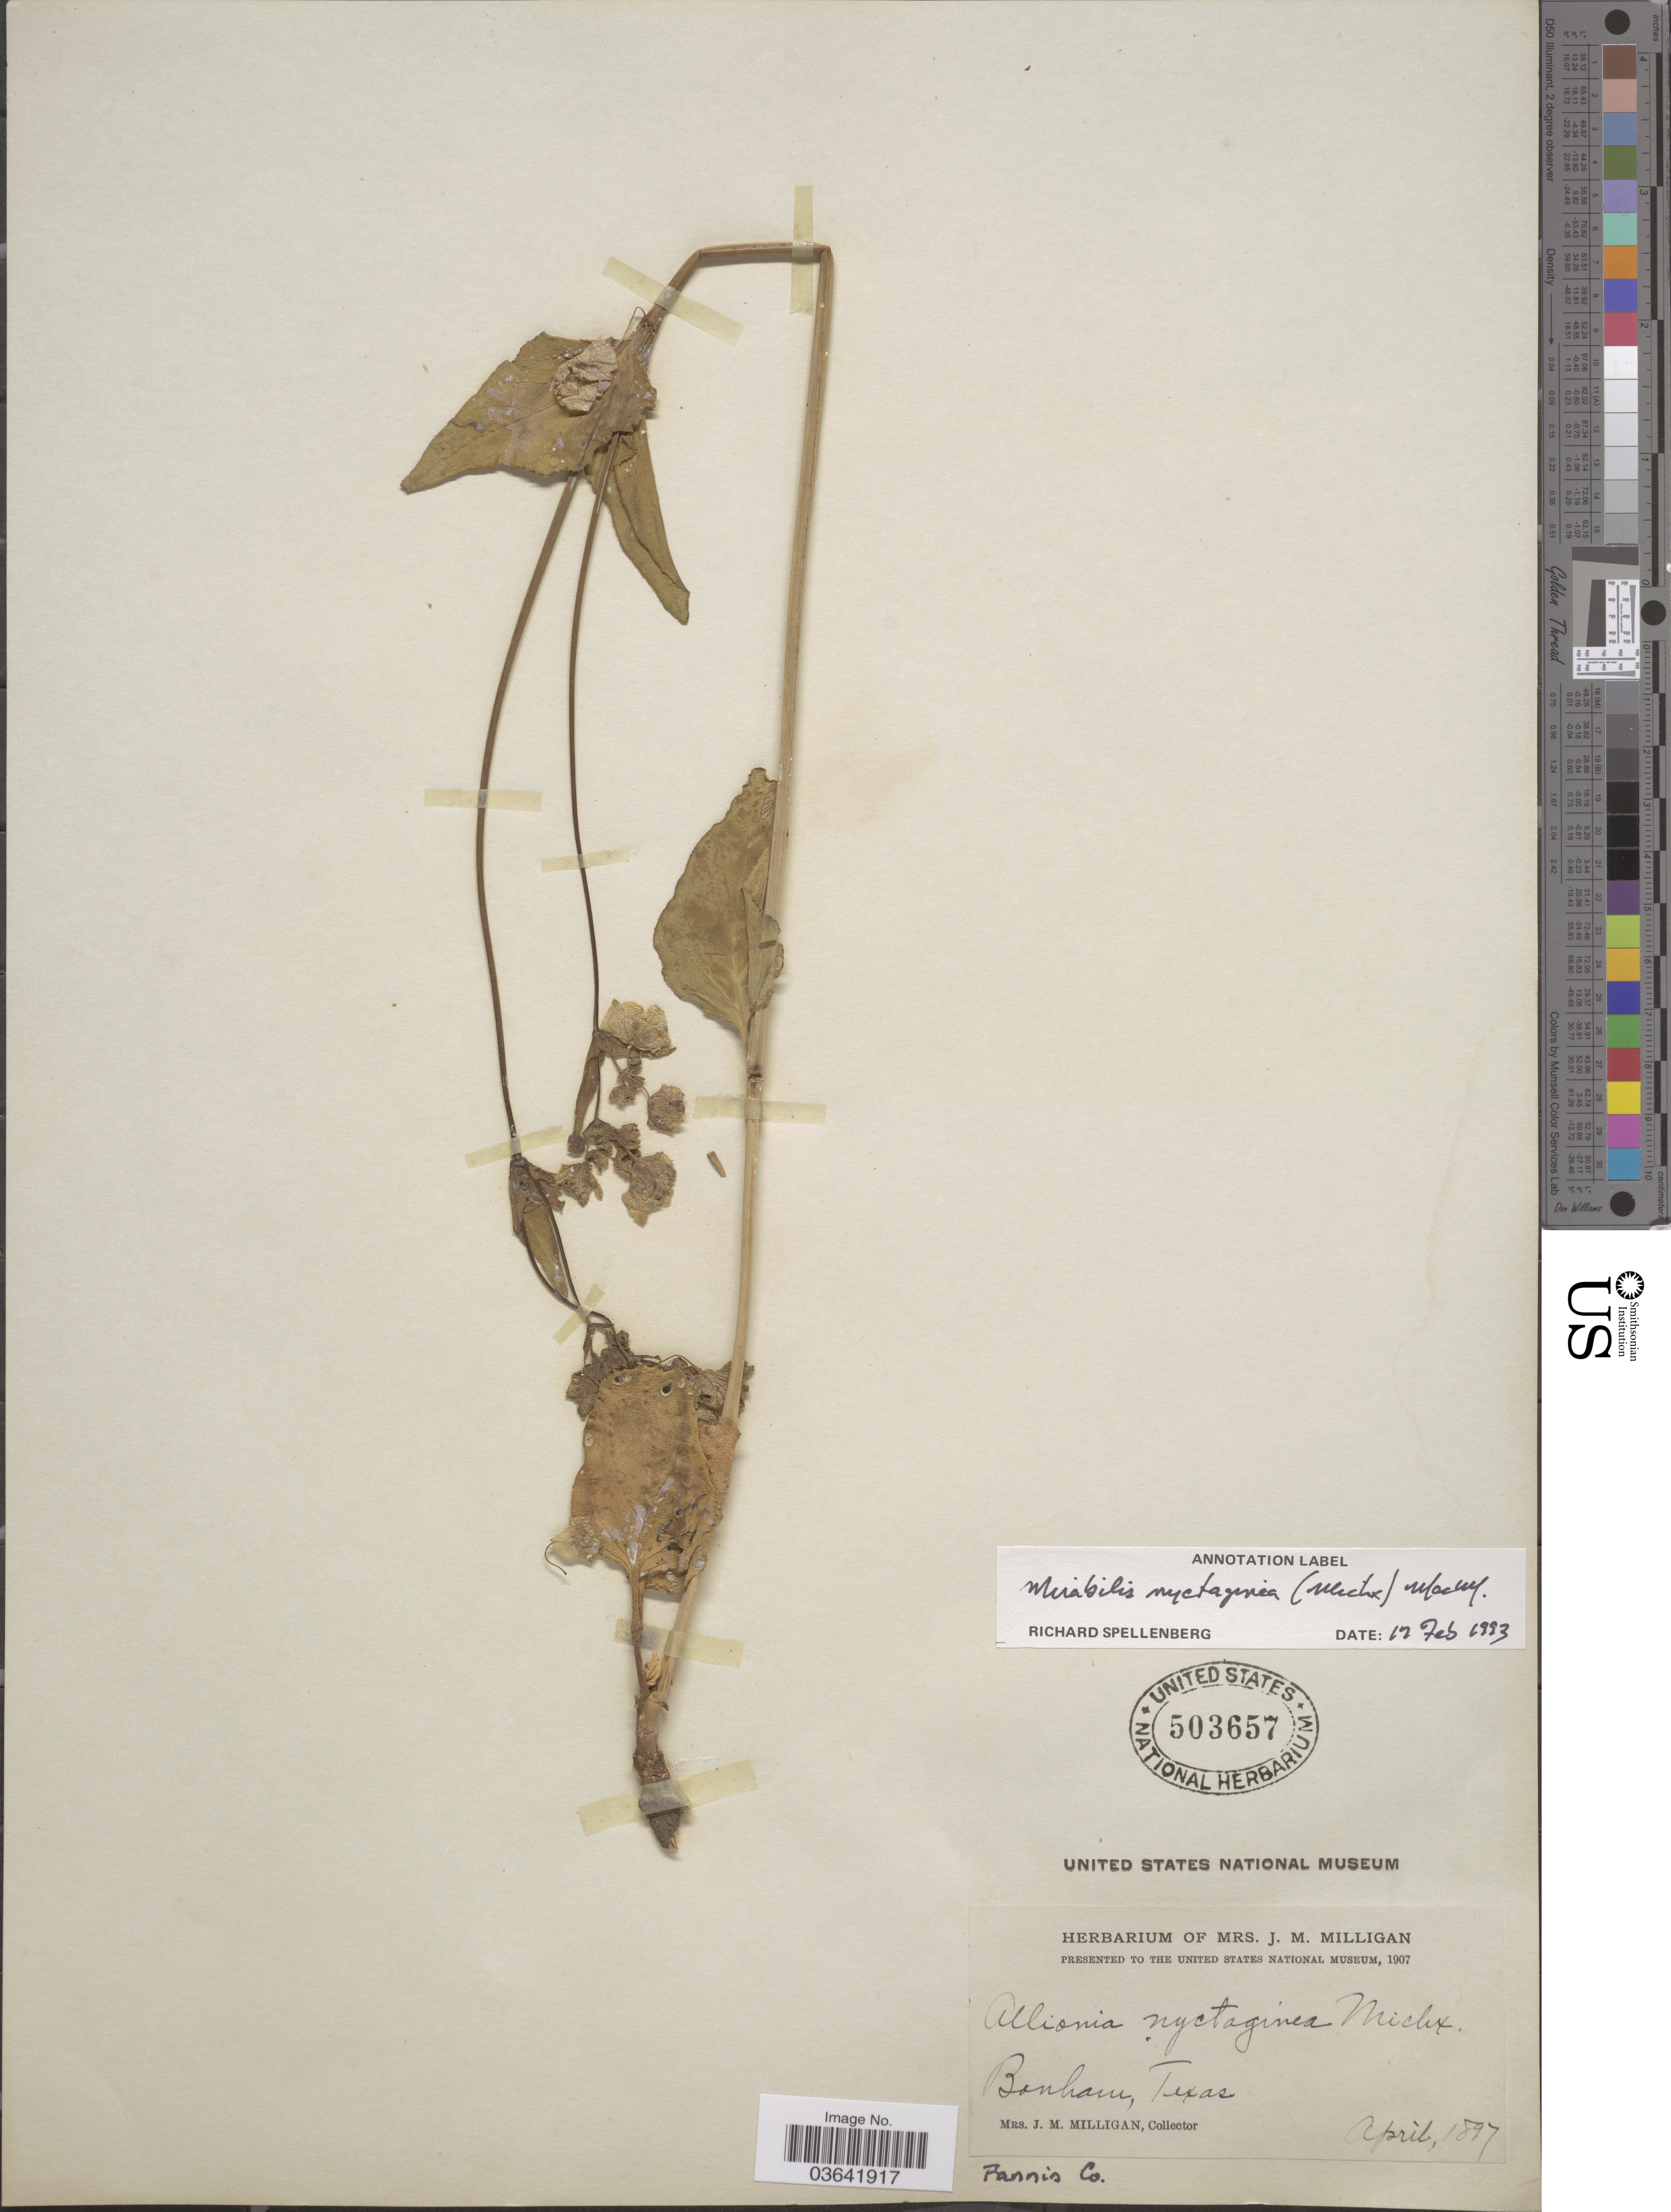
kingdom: Plantae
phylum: Tracheophyta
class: Magnoliopsida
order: Caryophyllales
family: Nyctaginaceae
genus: Mirabilis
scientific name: Mirabilis nyctaginea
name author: (Michx.) MacMill.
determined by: Spellenberg, R.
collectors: J. Milligan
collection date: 1897-04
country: United States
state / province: Texas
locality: Bonham. Fannin Co.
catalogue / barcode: US 503657